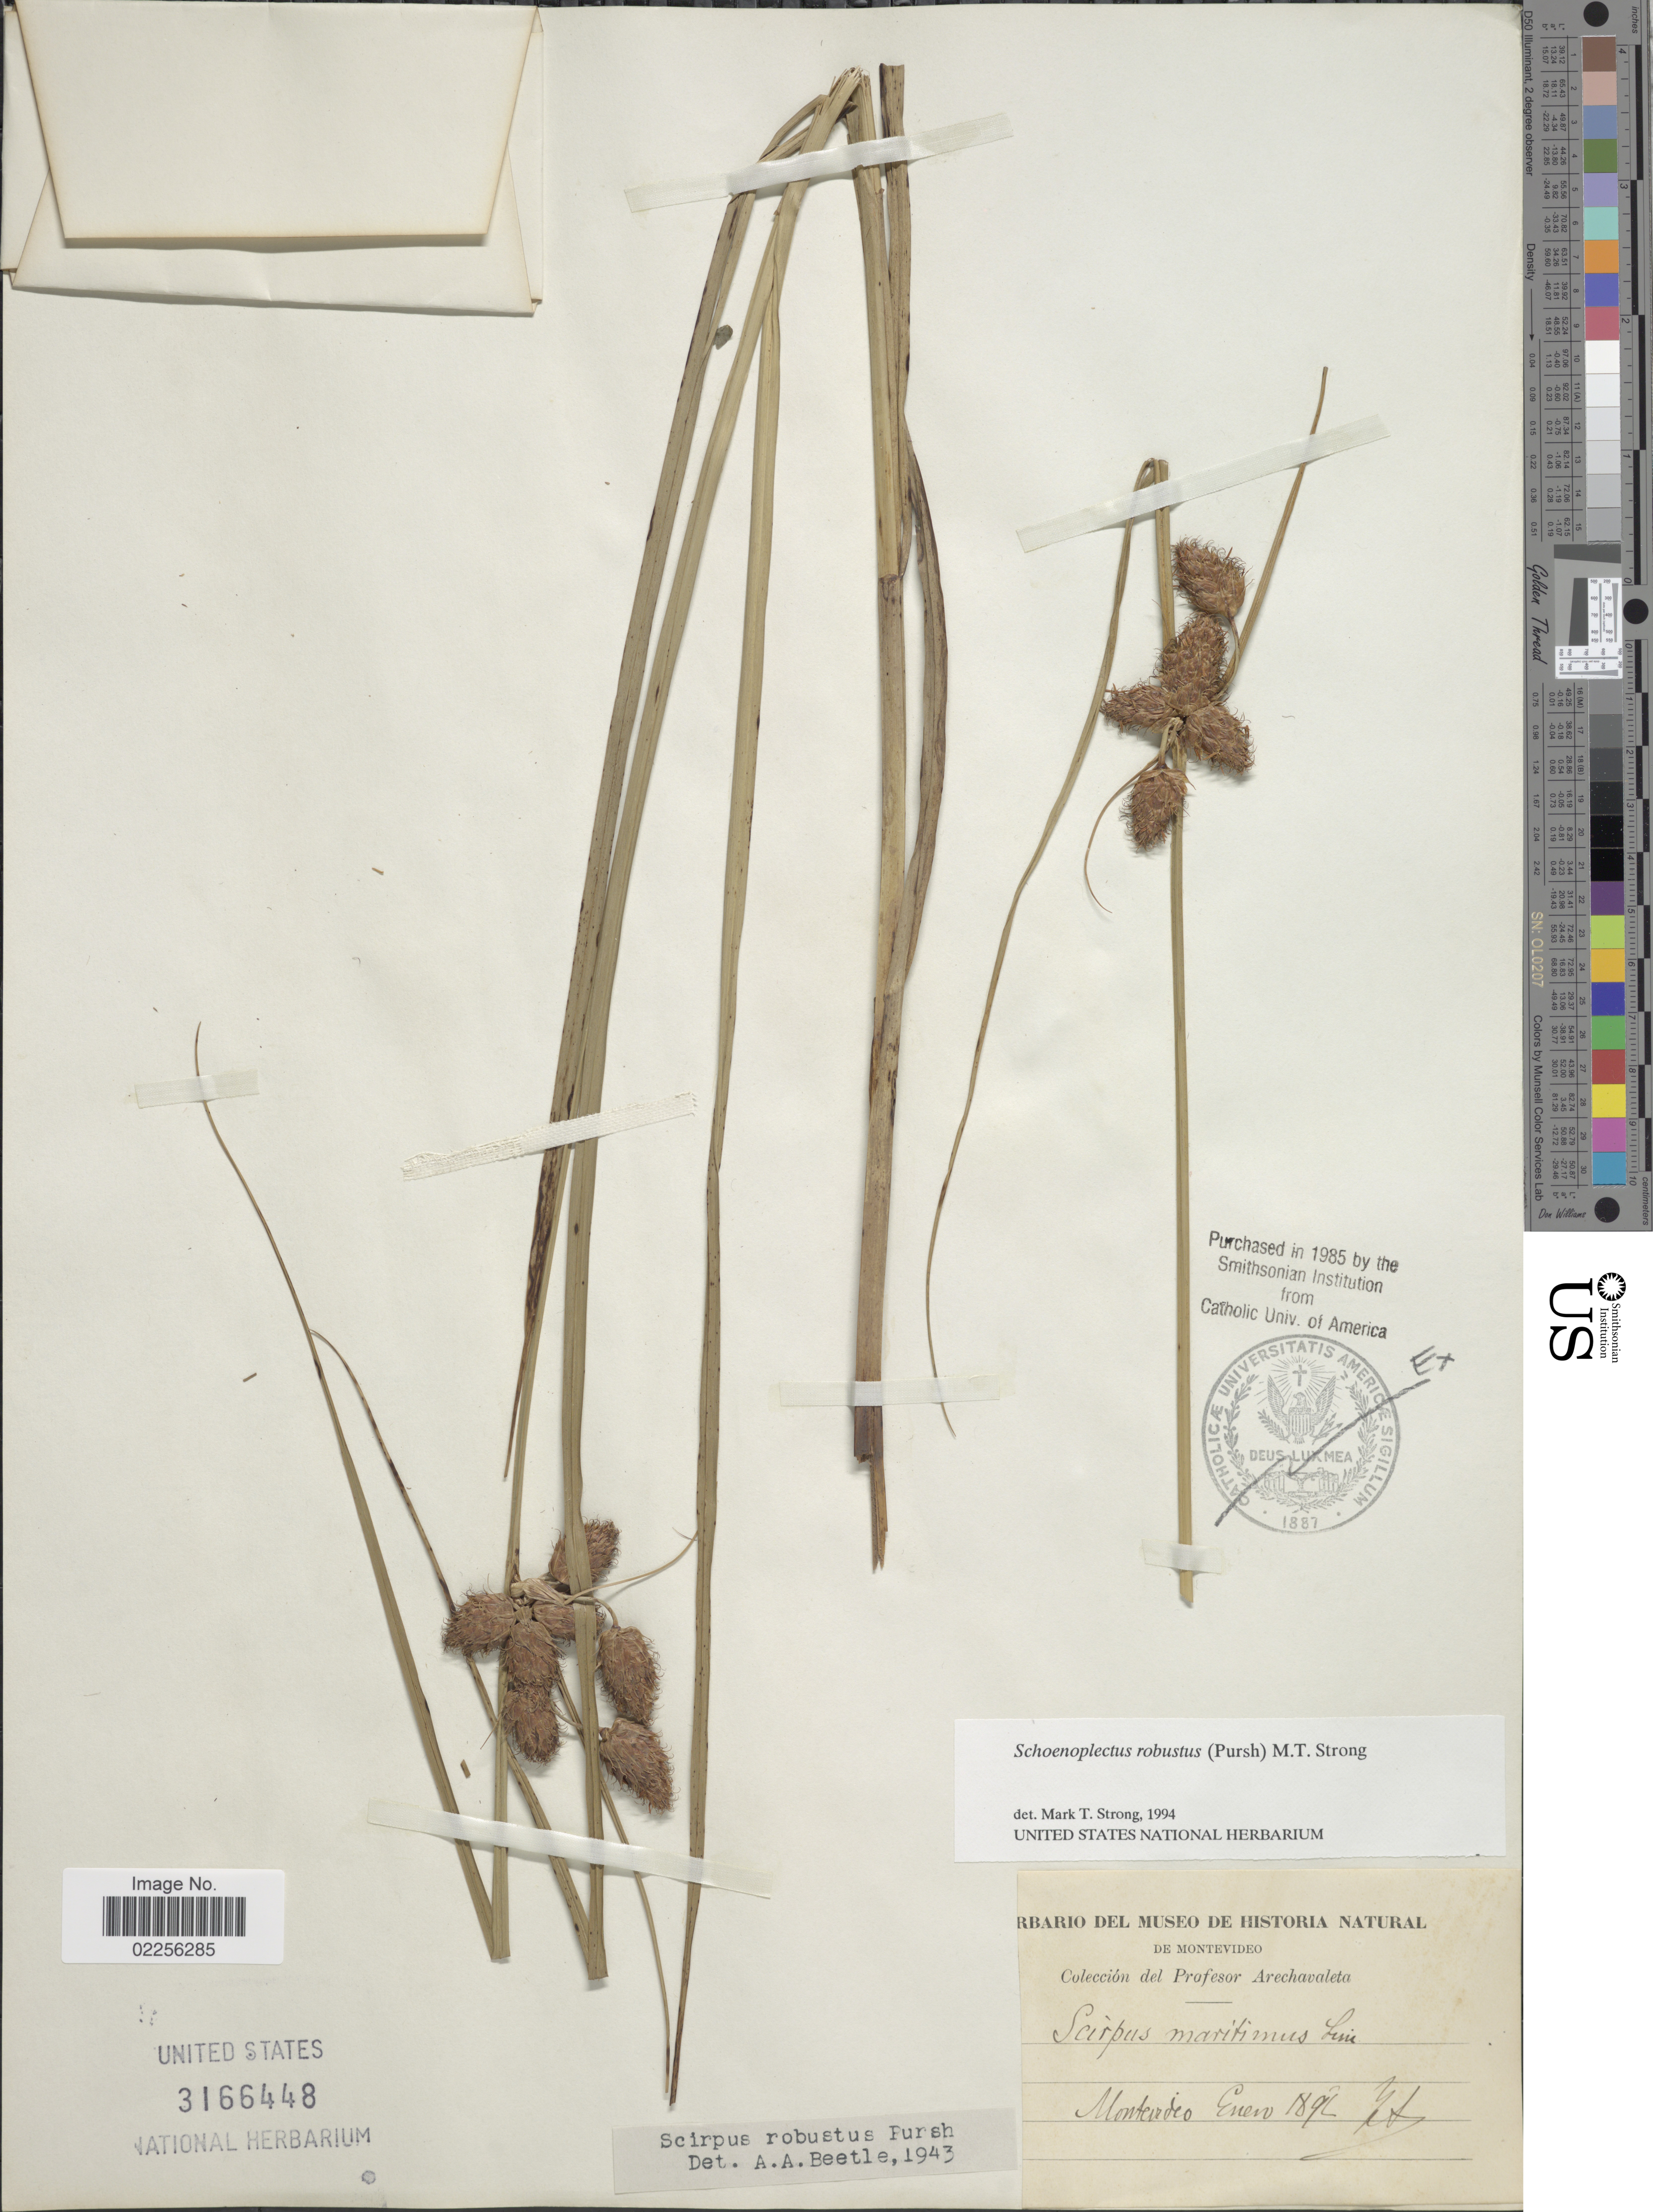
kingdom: Plantae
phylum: Tracheophyta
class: Liliopsida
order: Poales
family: Cyperaceae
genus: Bolboschoenus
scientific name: Bolboschoenus robustus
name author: (Pursh) Soják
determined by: Strong, M. T., (US), Smithsonian Institution - National Museum of Natural History (UNITED STATES)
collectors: J. Arechavaleta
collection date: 1892-01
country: Uruguay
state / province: Montevideo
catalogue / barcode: US 3166448